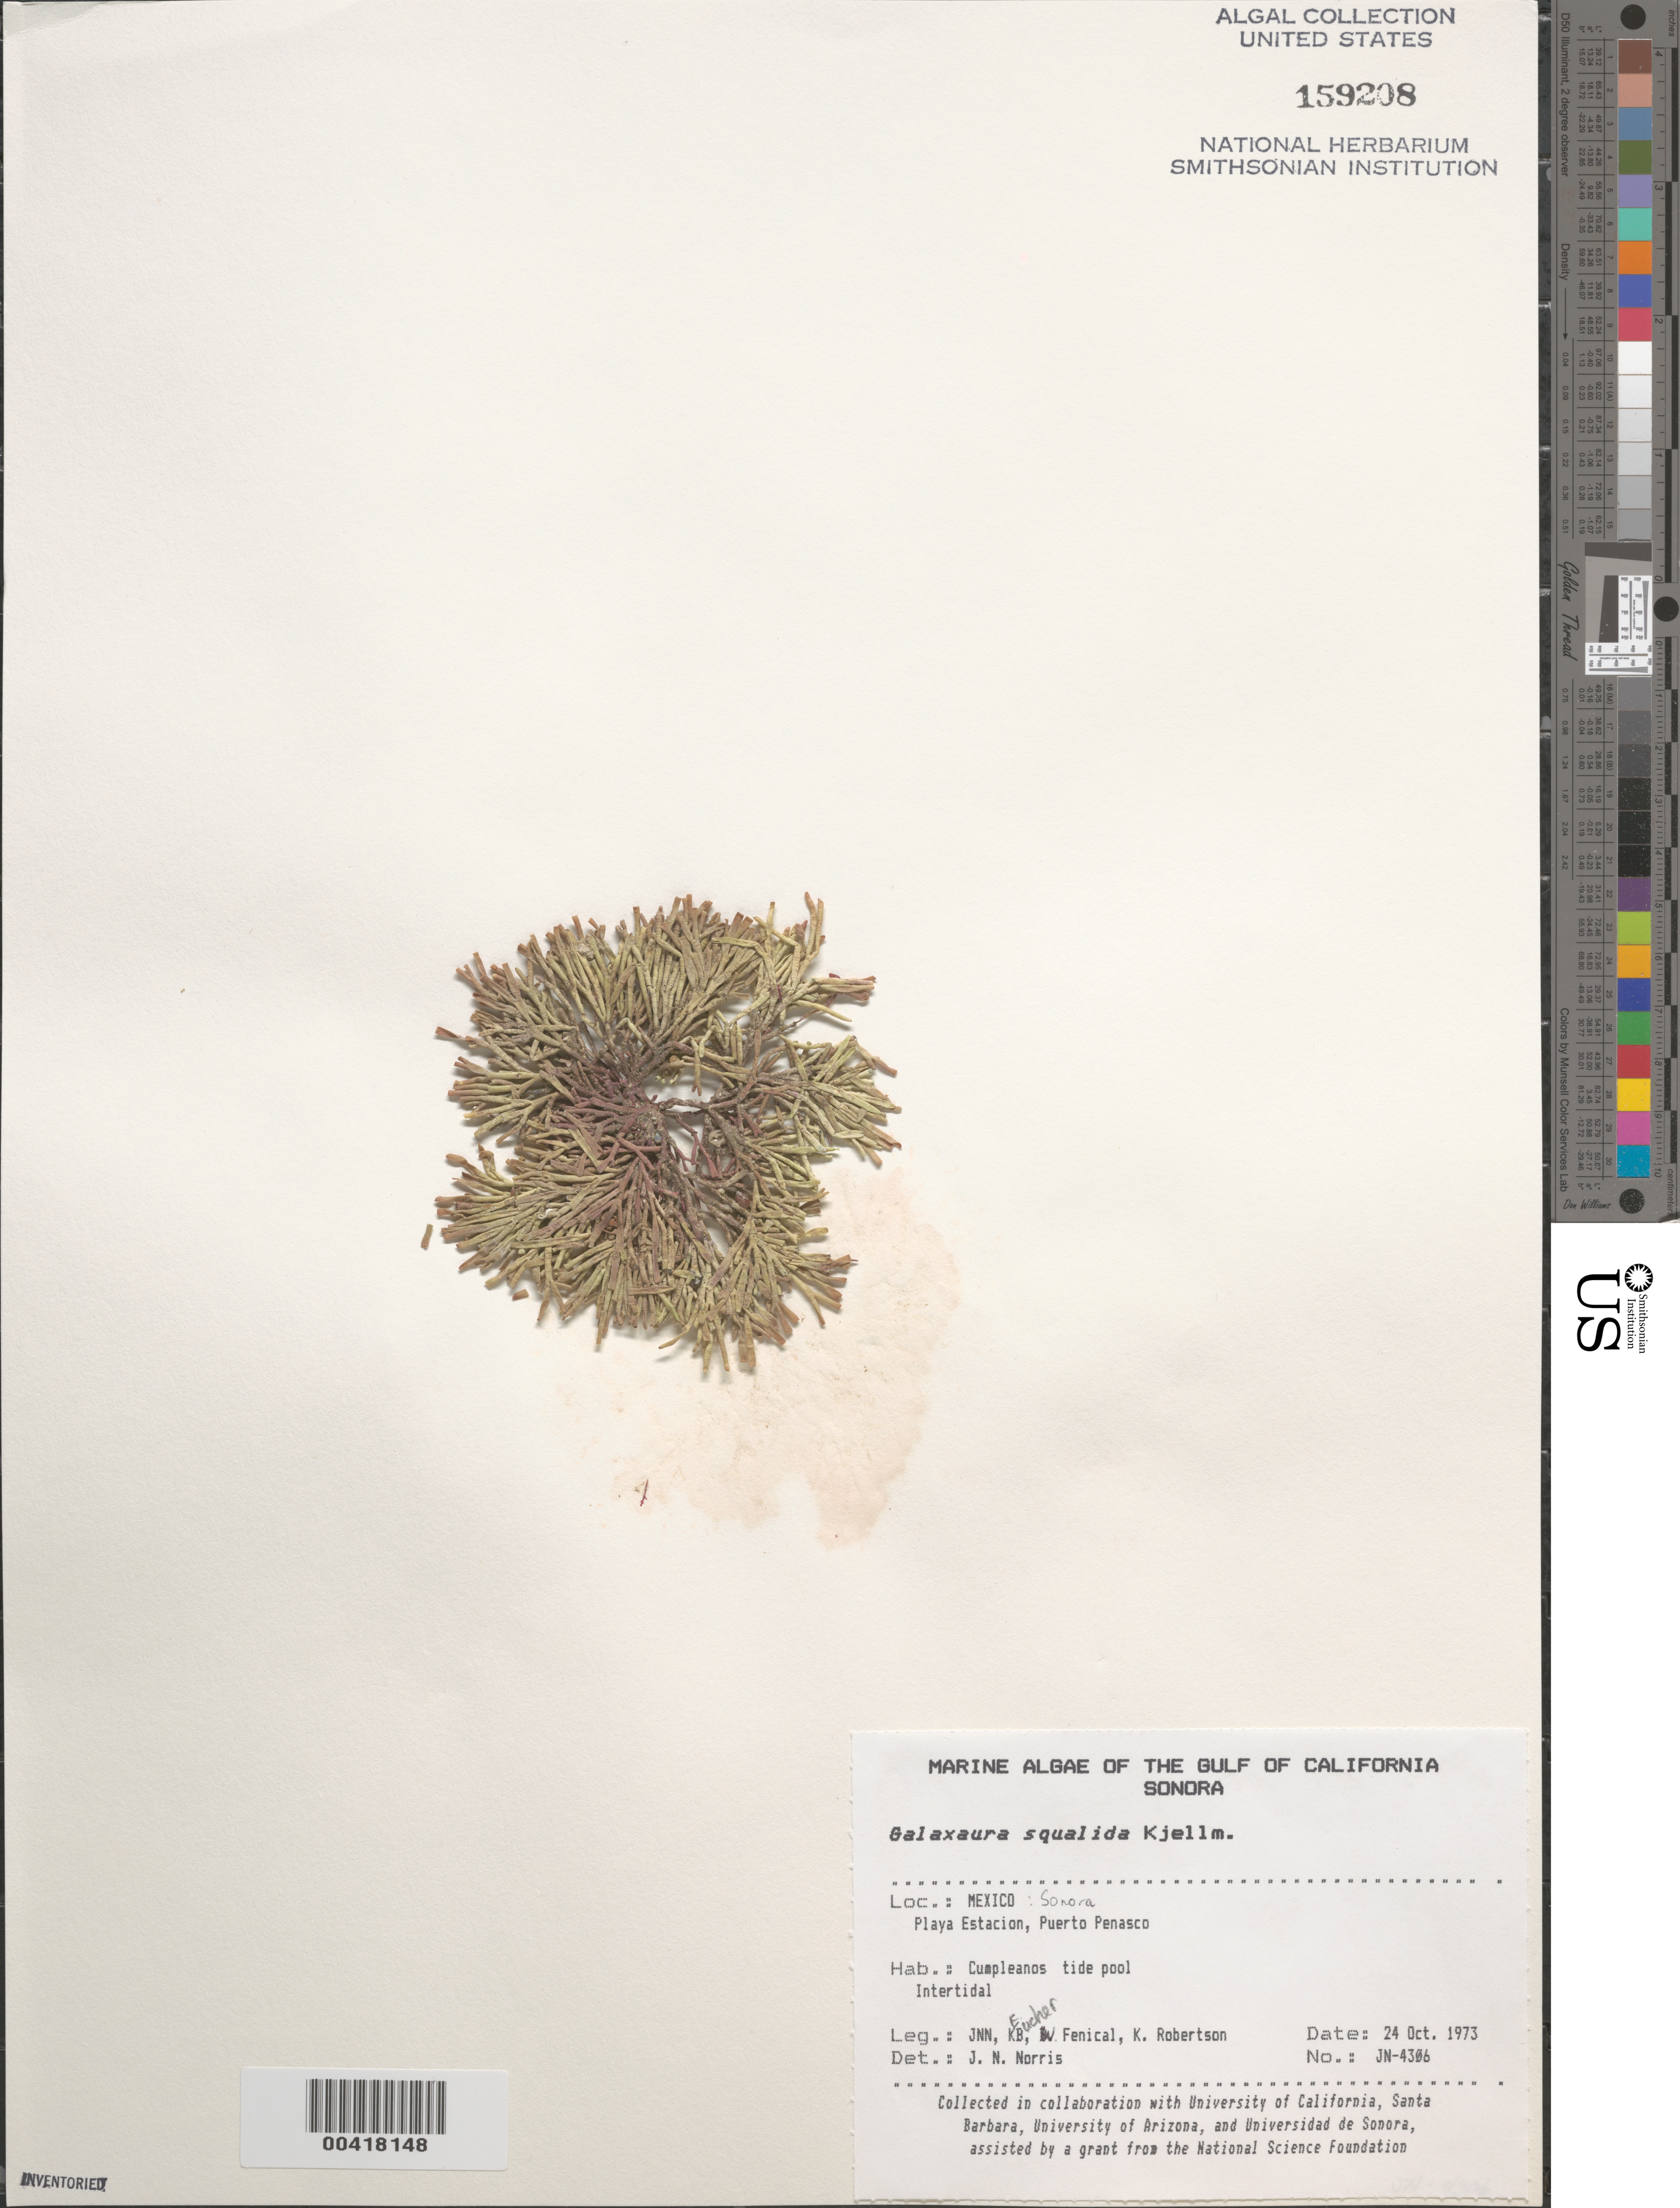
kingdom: Plantae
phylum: Rhodophyta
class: Florideophyceae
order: Nemaliales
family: Galaxauraceae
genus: Galaxaura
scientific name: Galaxaura rugosa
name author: (Ellis & Sol.) J.V.Lamouroux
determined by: Algae name updating Project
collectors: J. N. Norris, K. E. Bucher, W. Fenical & K. Robertson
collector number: JN-4306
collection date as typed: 24 Oct 1973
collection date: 1973-10-24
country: Mexico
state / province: Sonora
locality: Playa Estacion, Puerto Penasco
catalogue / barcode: US 159208